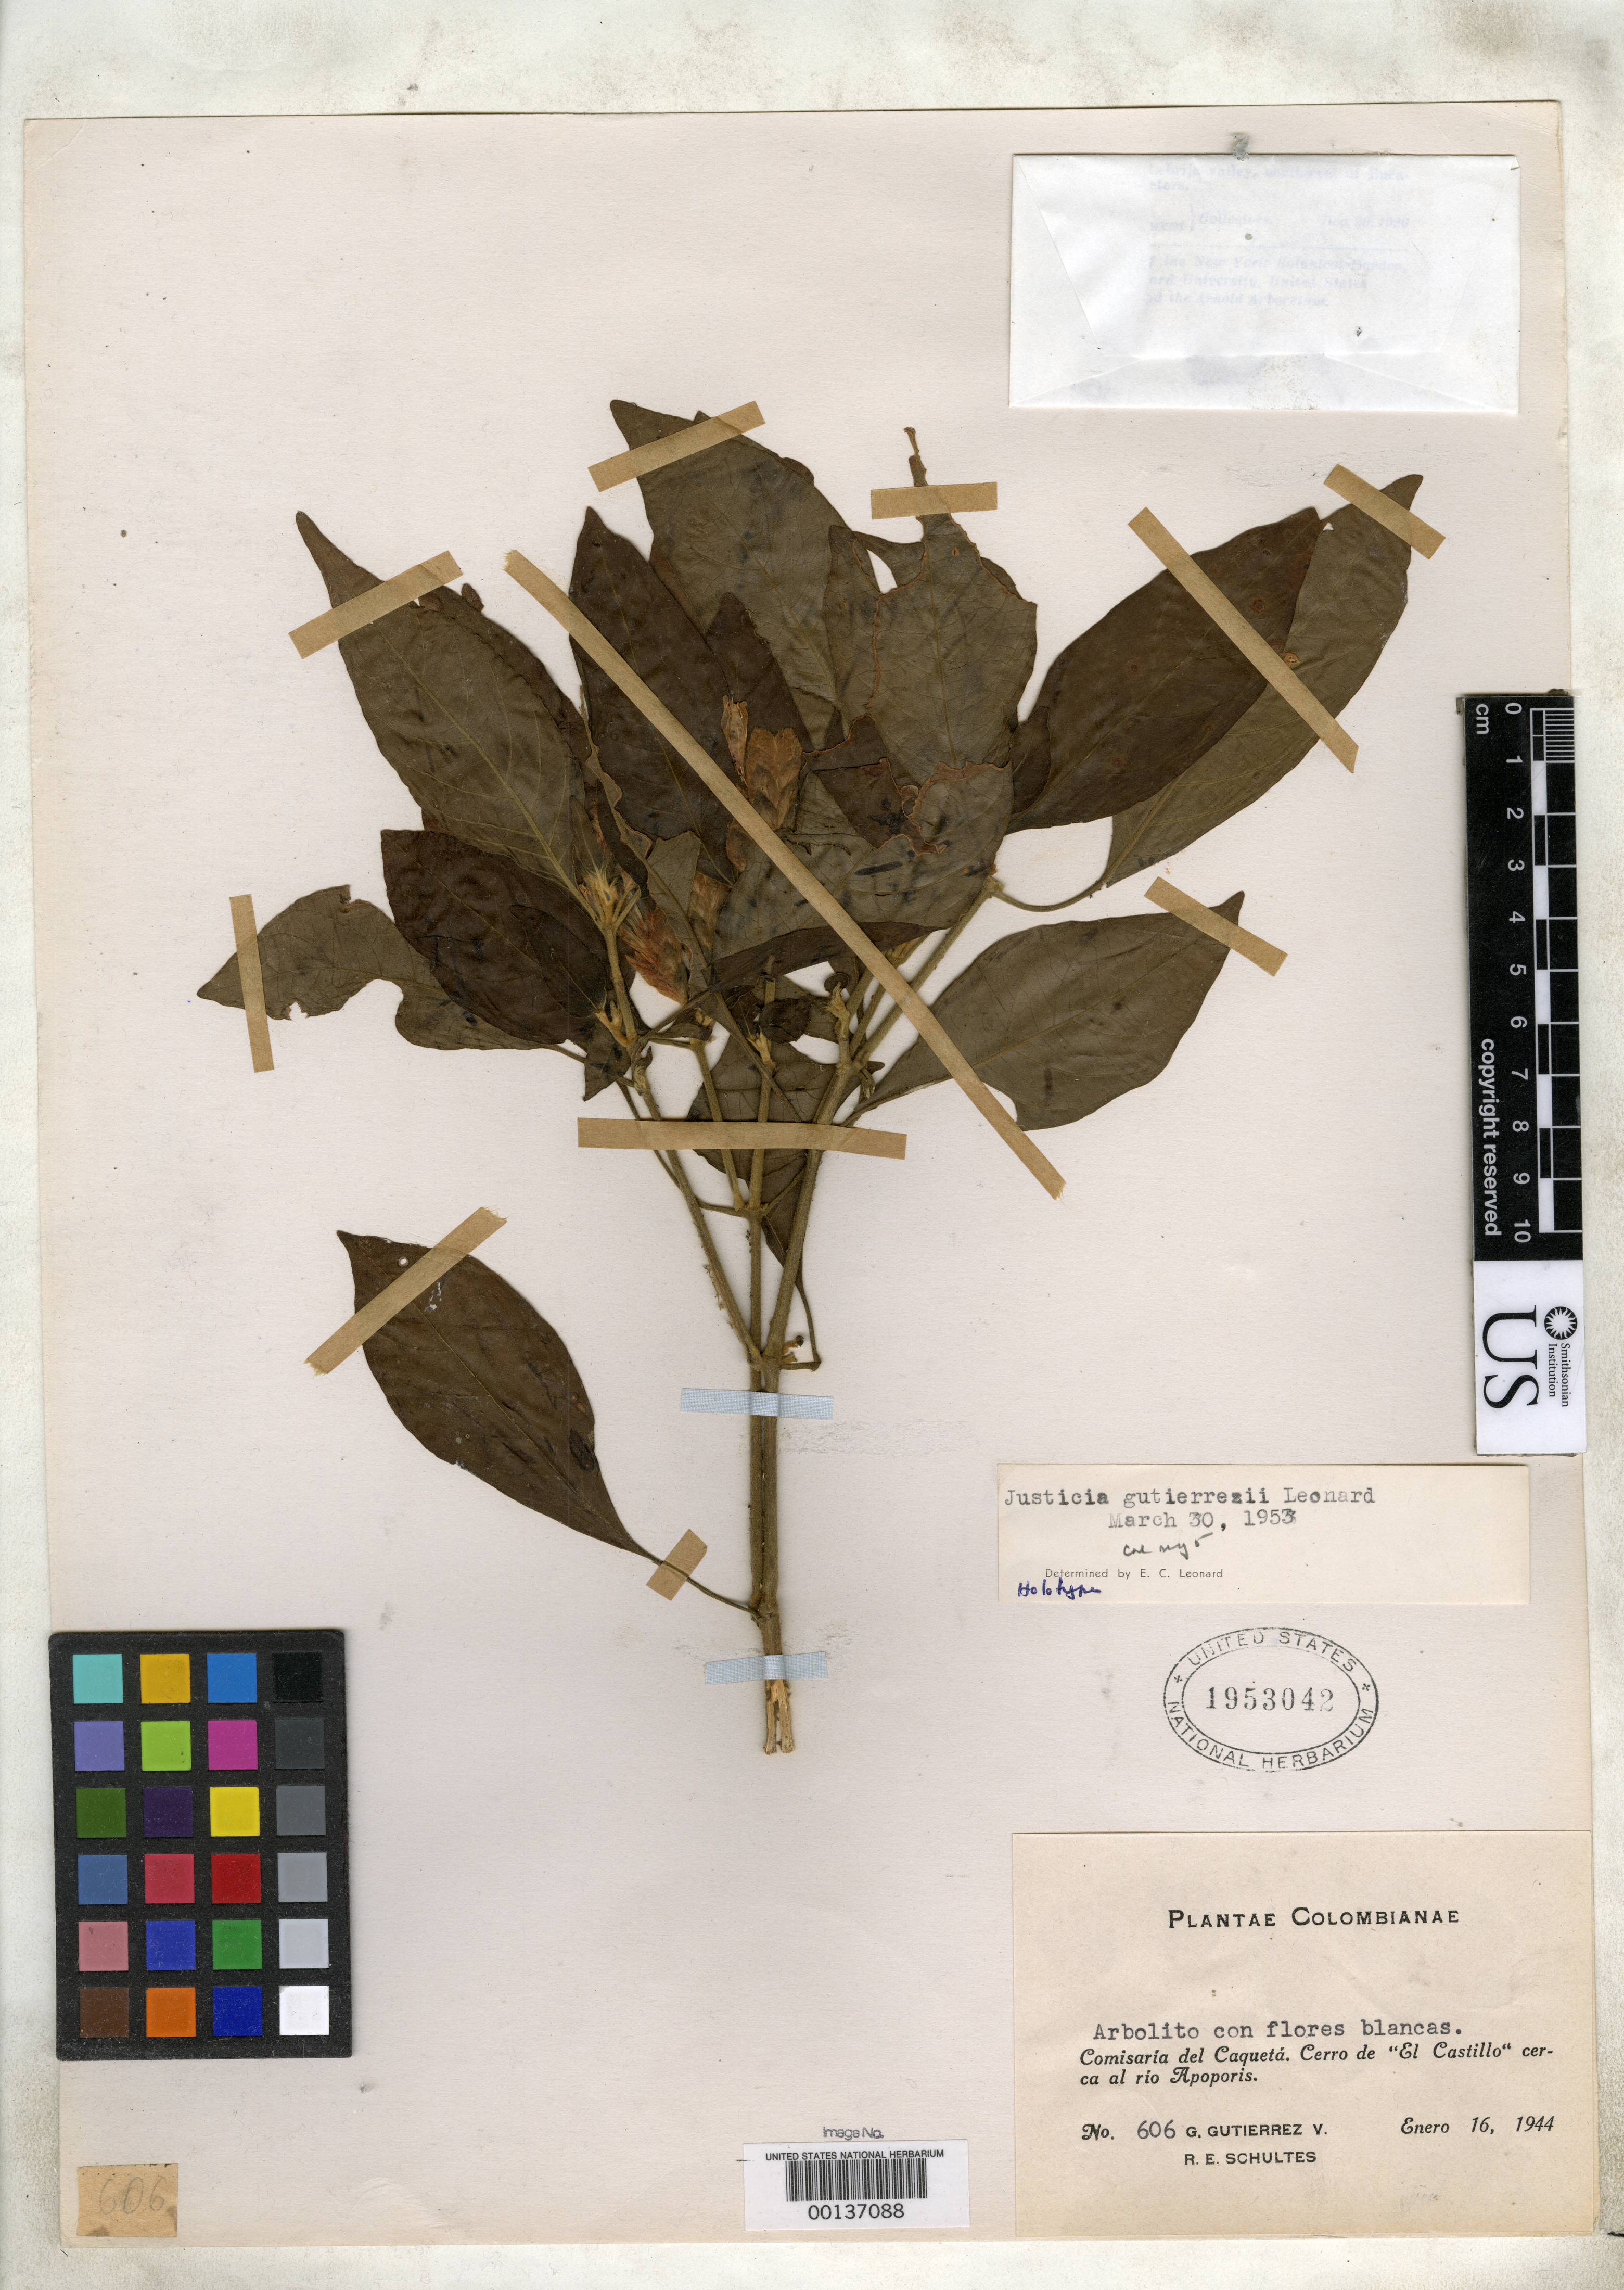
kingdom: Plantae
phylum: Tracheophyta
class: Magnoliopsida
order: Lamiales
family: Acanthaceae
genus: Justicia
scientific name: Justicia gutierrezii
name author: Leonard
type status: Holotype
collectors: G. Gutierrez & R. E. Schultes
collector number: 606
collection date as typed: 16 Jan 1944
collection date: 1944-01-16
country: Colombia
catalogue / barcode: US 1953042